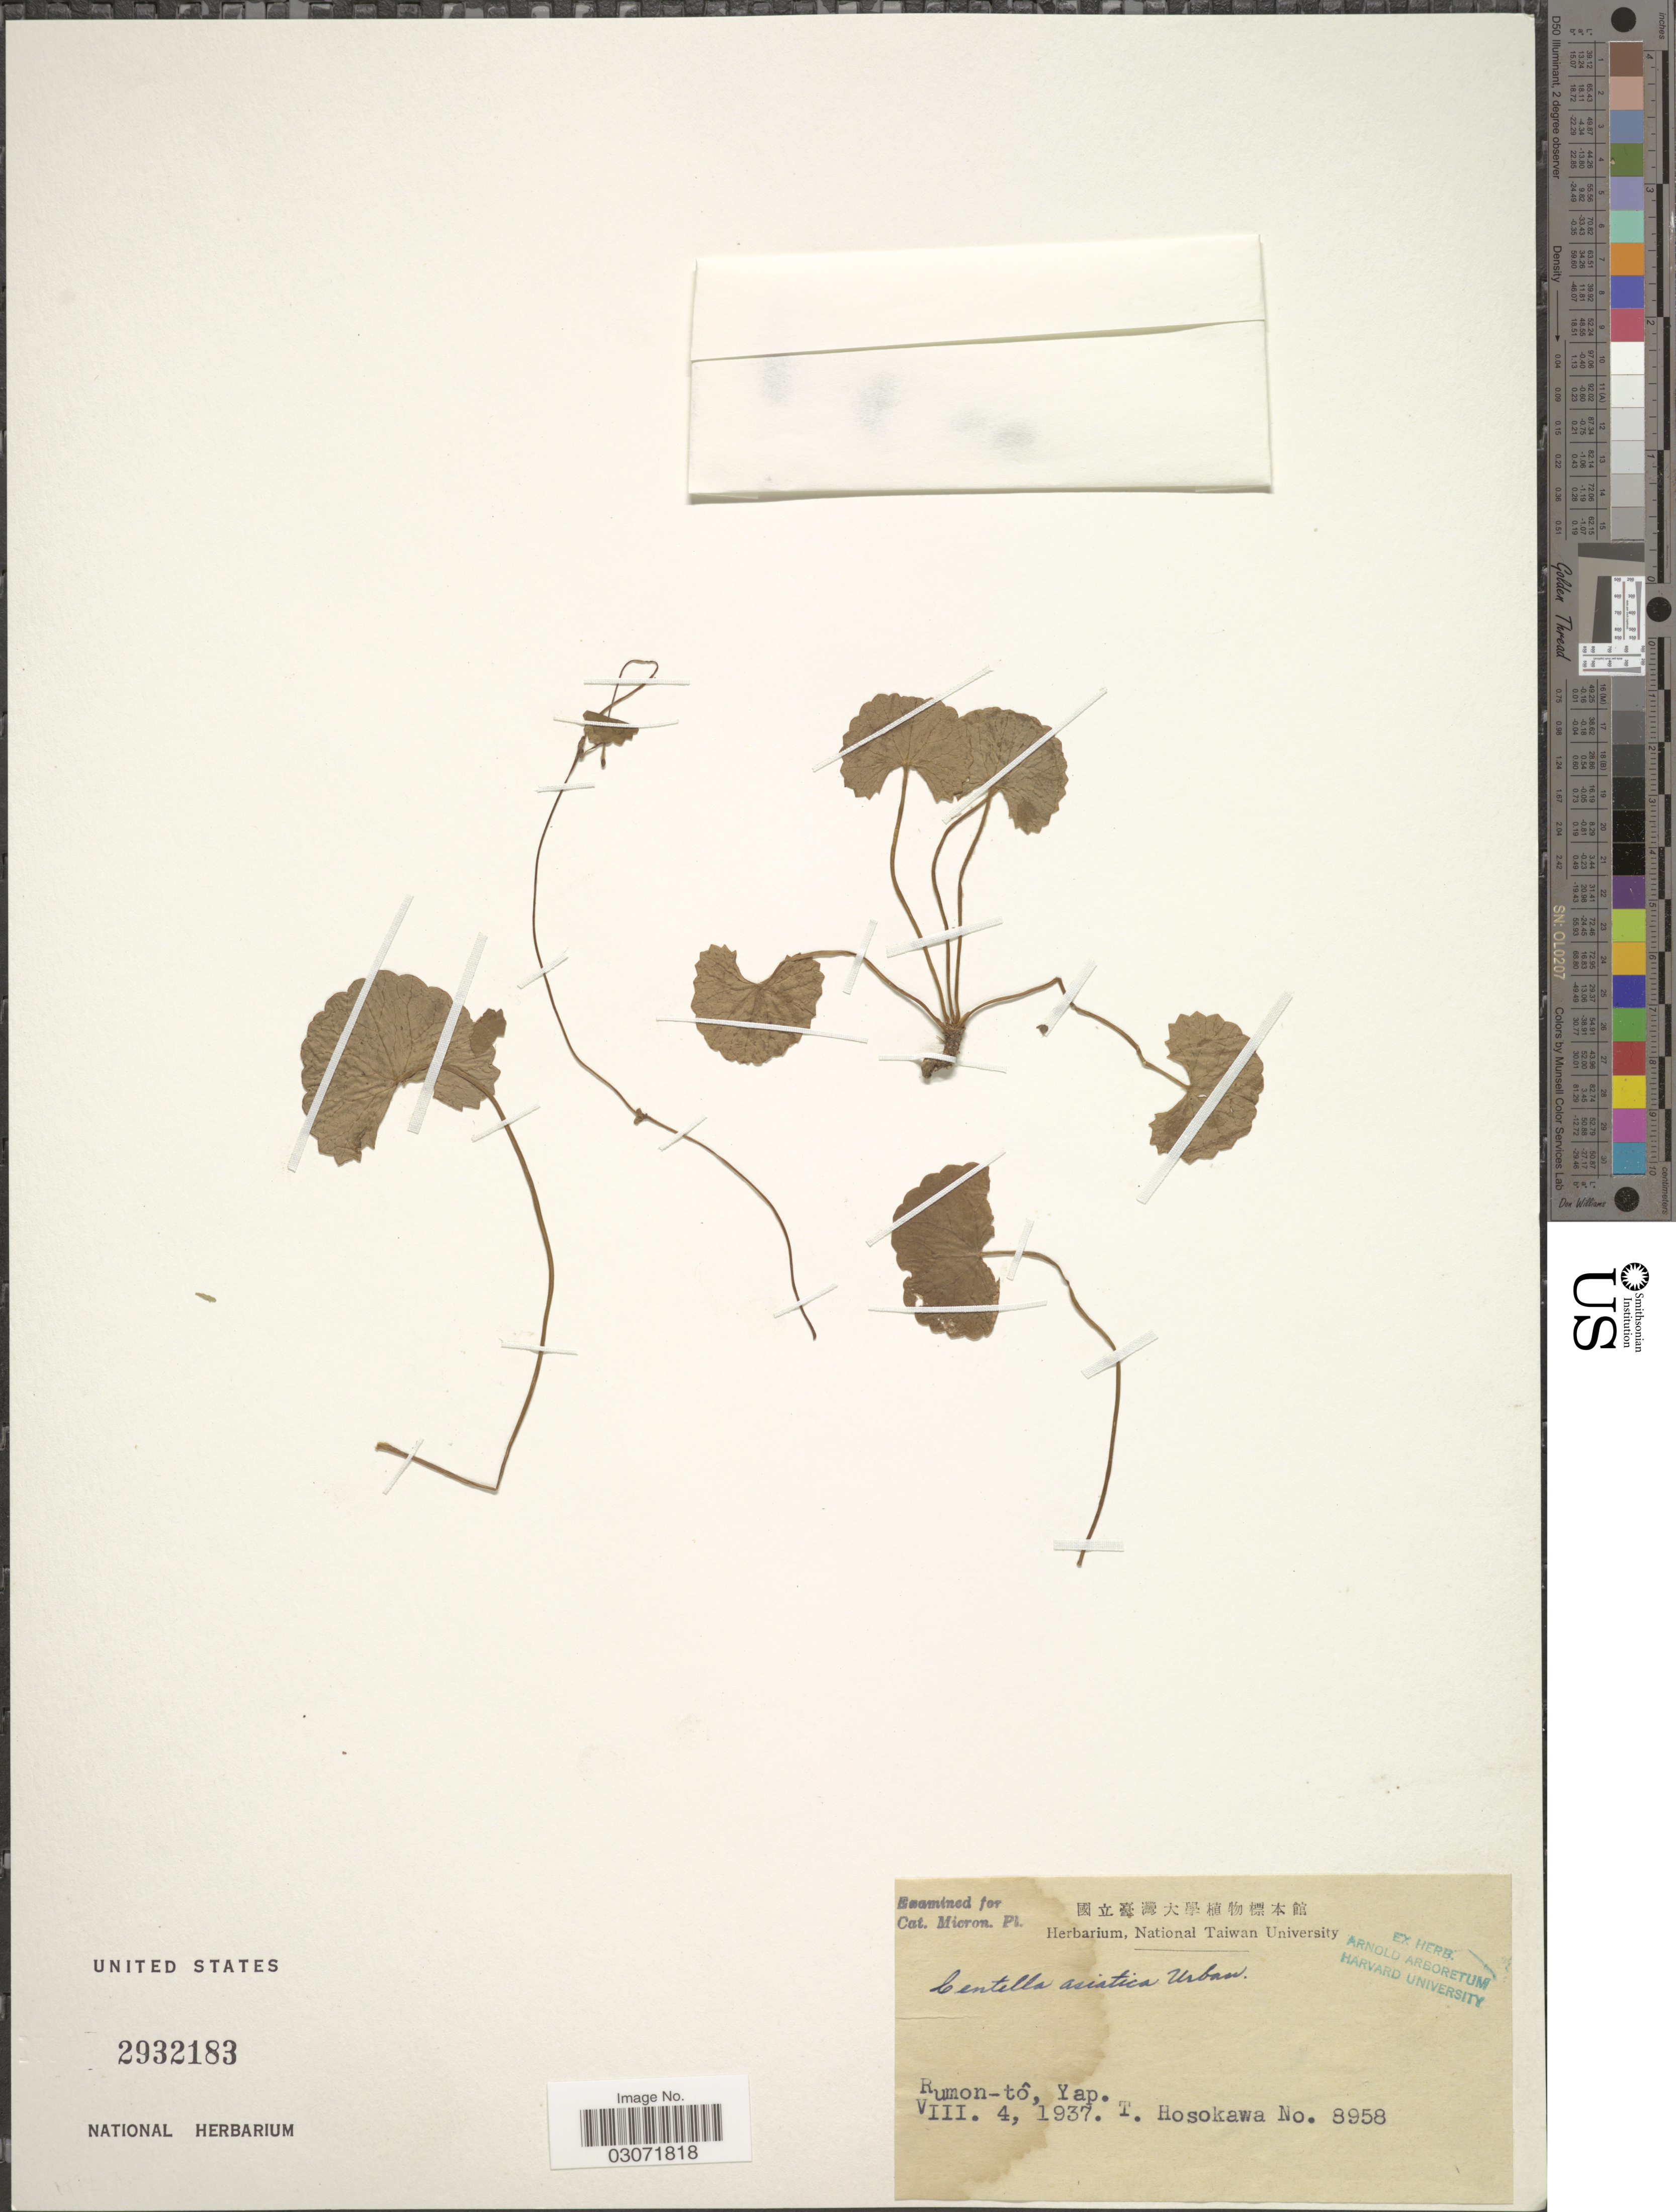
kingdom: Plantae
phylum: Tracheophyta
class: Magnoliopsida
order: Apiales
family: Apiaceae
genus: Centella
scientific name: Centella asiatica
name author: (L.) Urb.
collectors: T. Hosokawa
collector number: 8958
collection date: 1937-08-04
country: Micronesia, Federated States of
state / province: Yap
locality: Rumon-tô.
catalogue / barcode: US 2932183